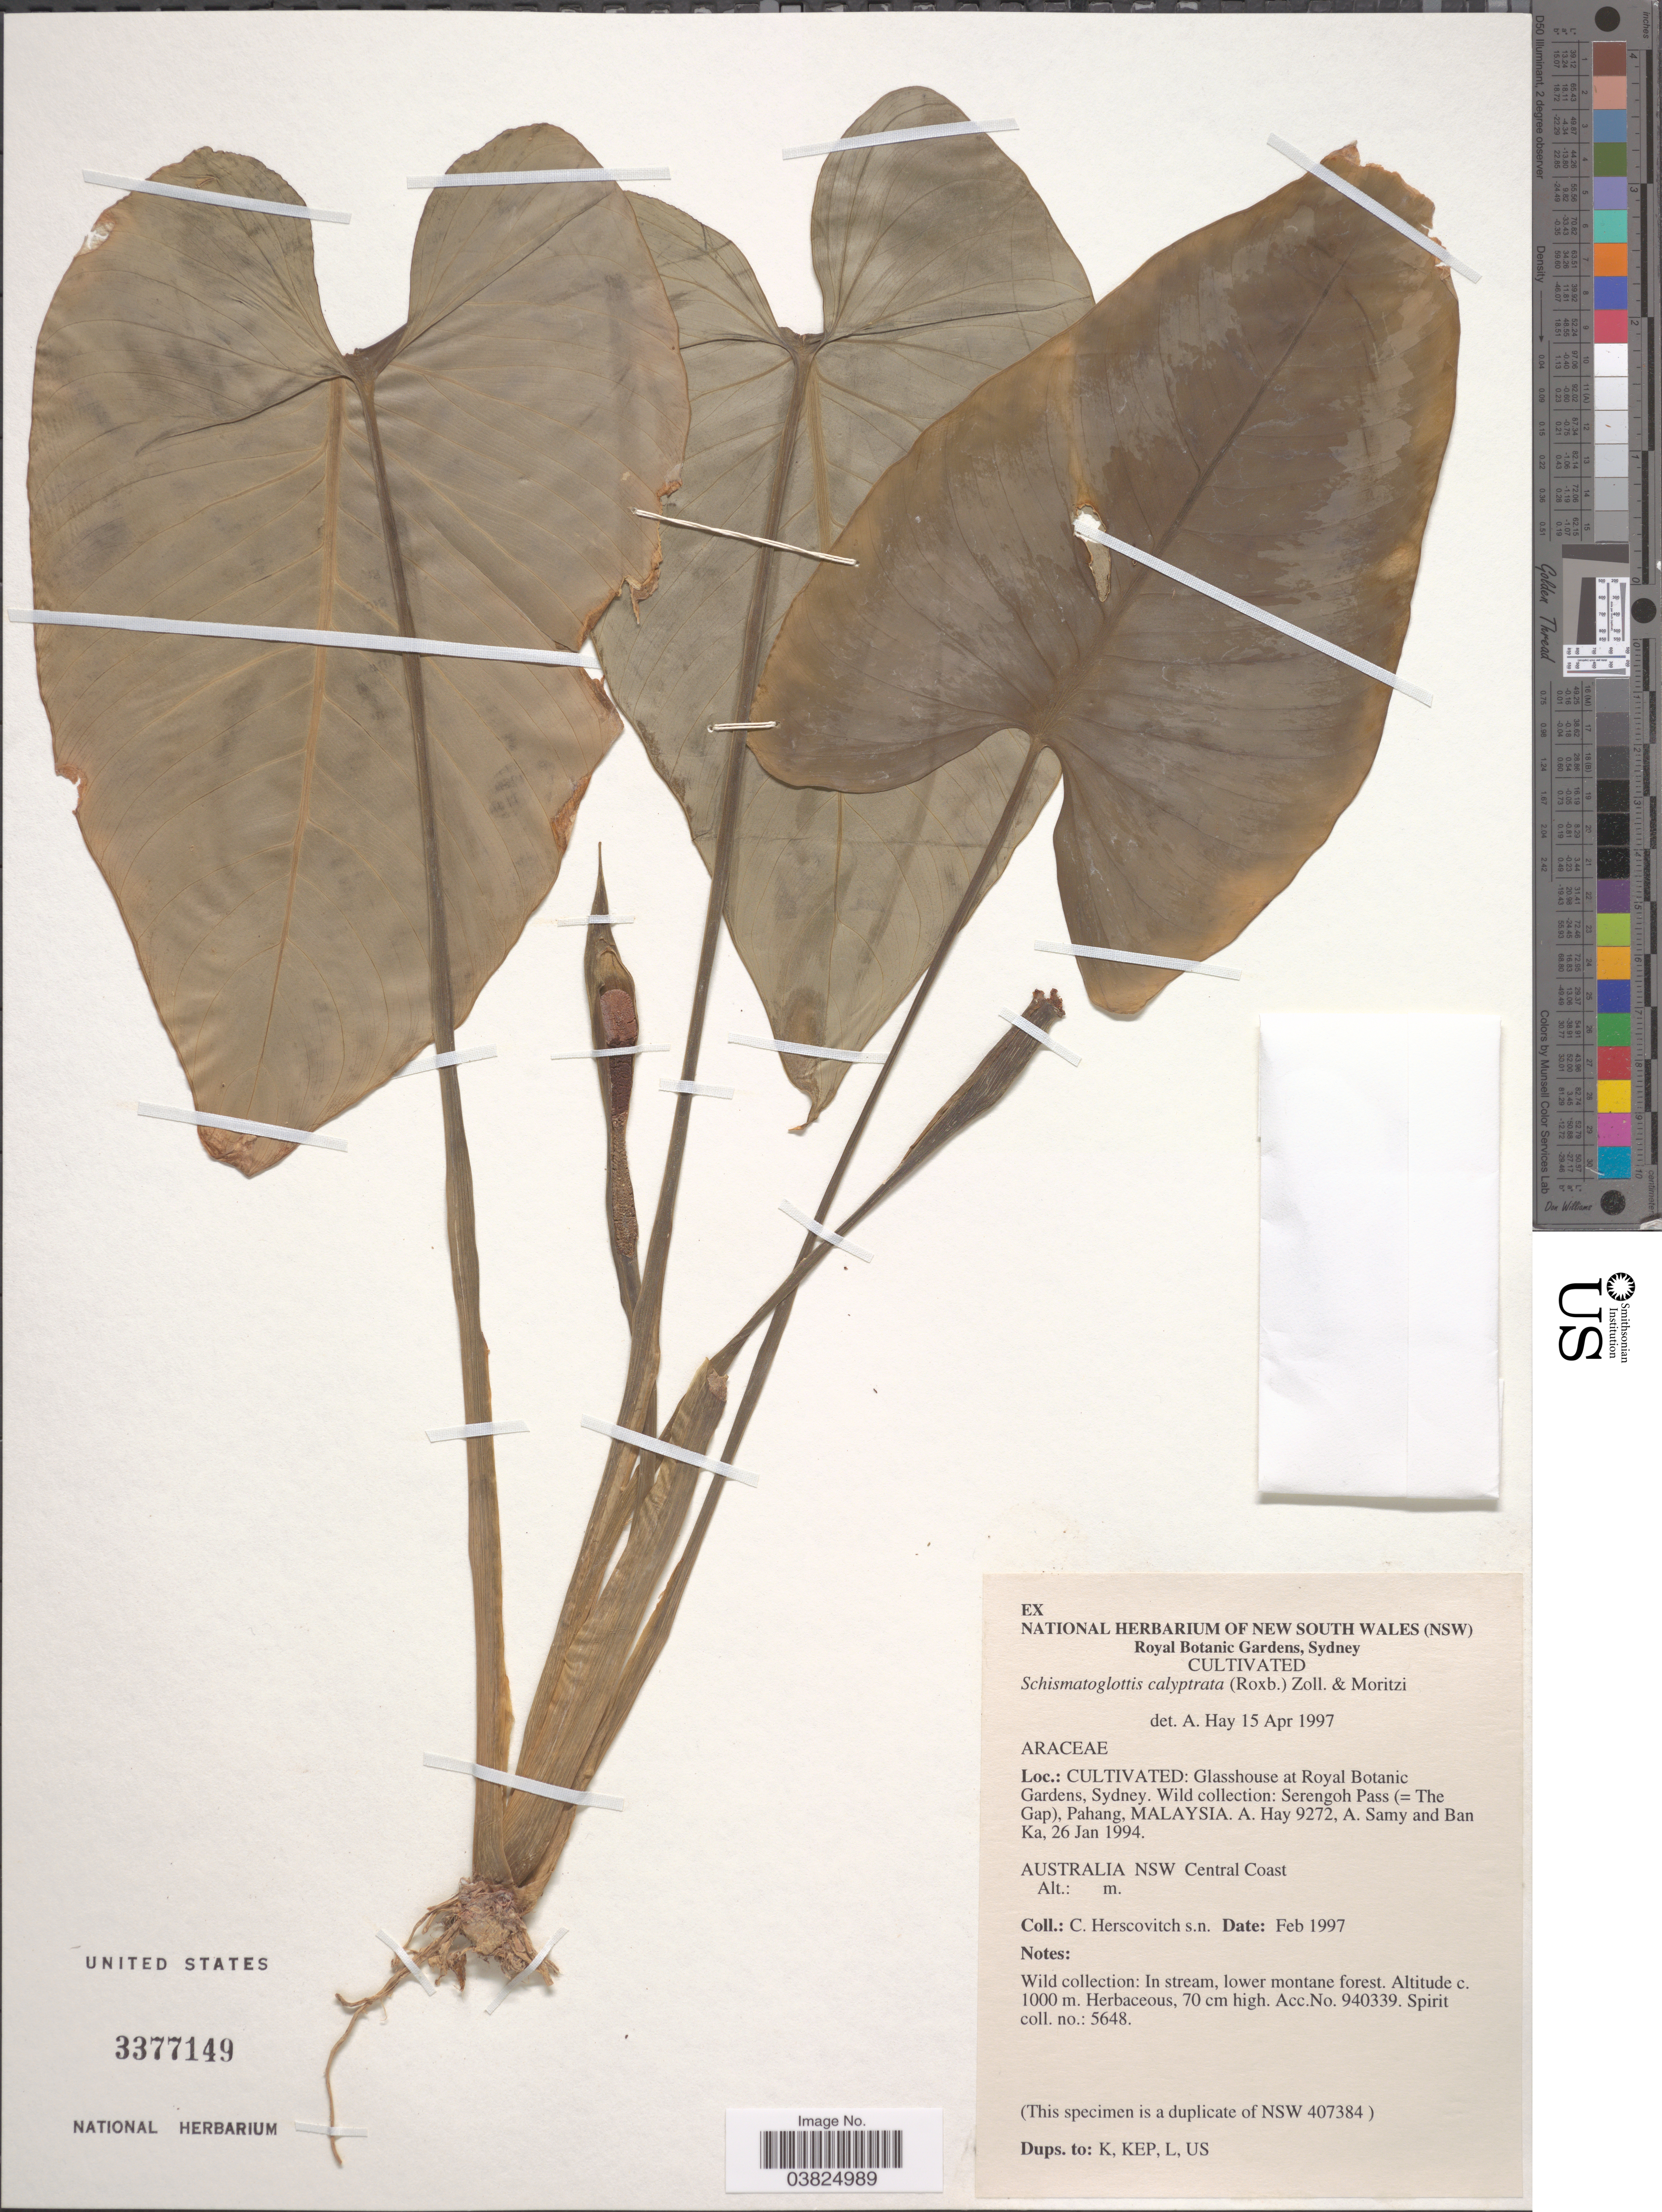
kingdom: Plantae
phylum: Tracheophyta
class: Liliopsida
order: Alismatales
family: Araceae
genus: Schismatoglottis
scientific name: Schismatoglottis calyptrata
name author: Zoll. & Moritzi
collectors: C. Herscovitch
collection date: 1997-02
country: Australia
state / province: New South Wales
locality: Glasshouse at Royal Botanic Gardens, Sydney. Central Coast.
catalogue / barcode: US 3377149